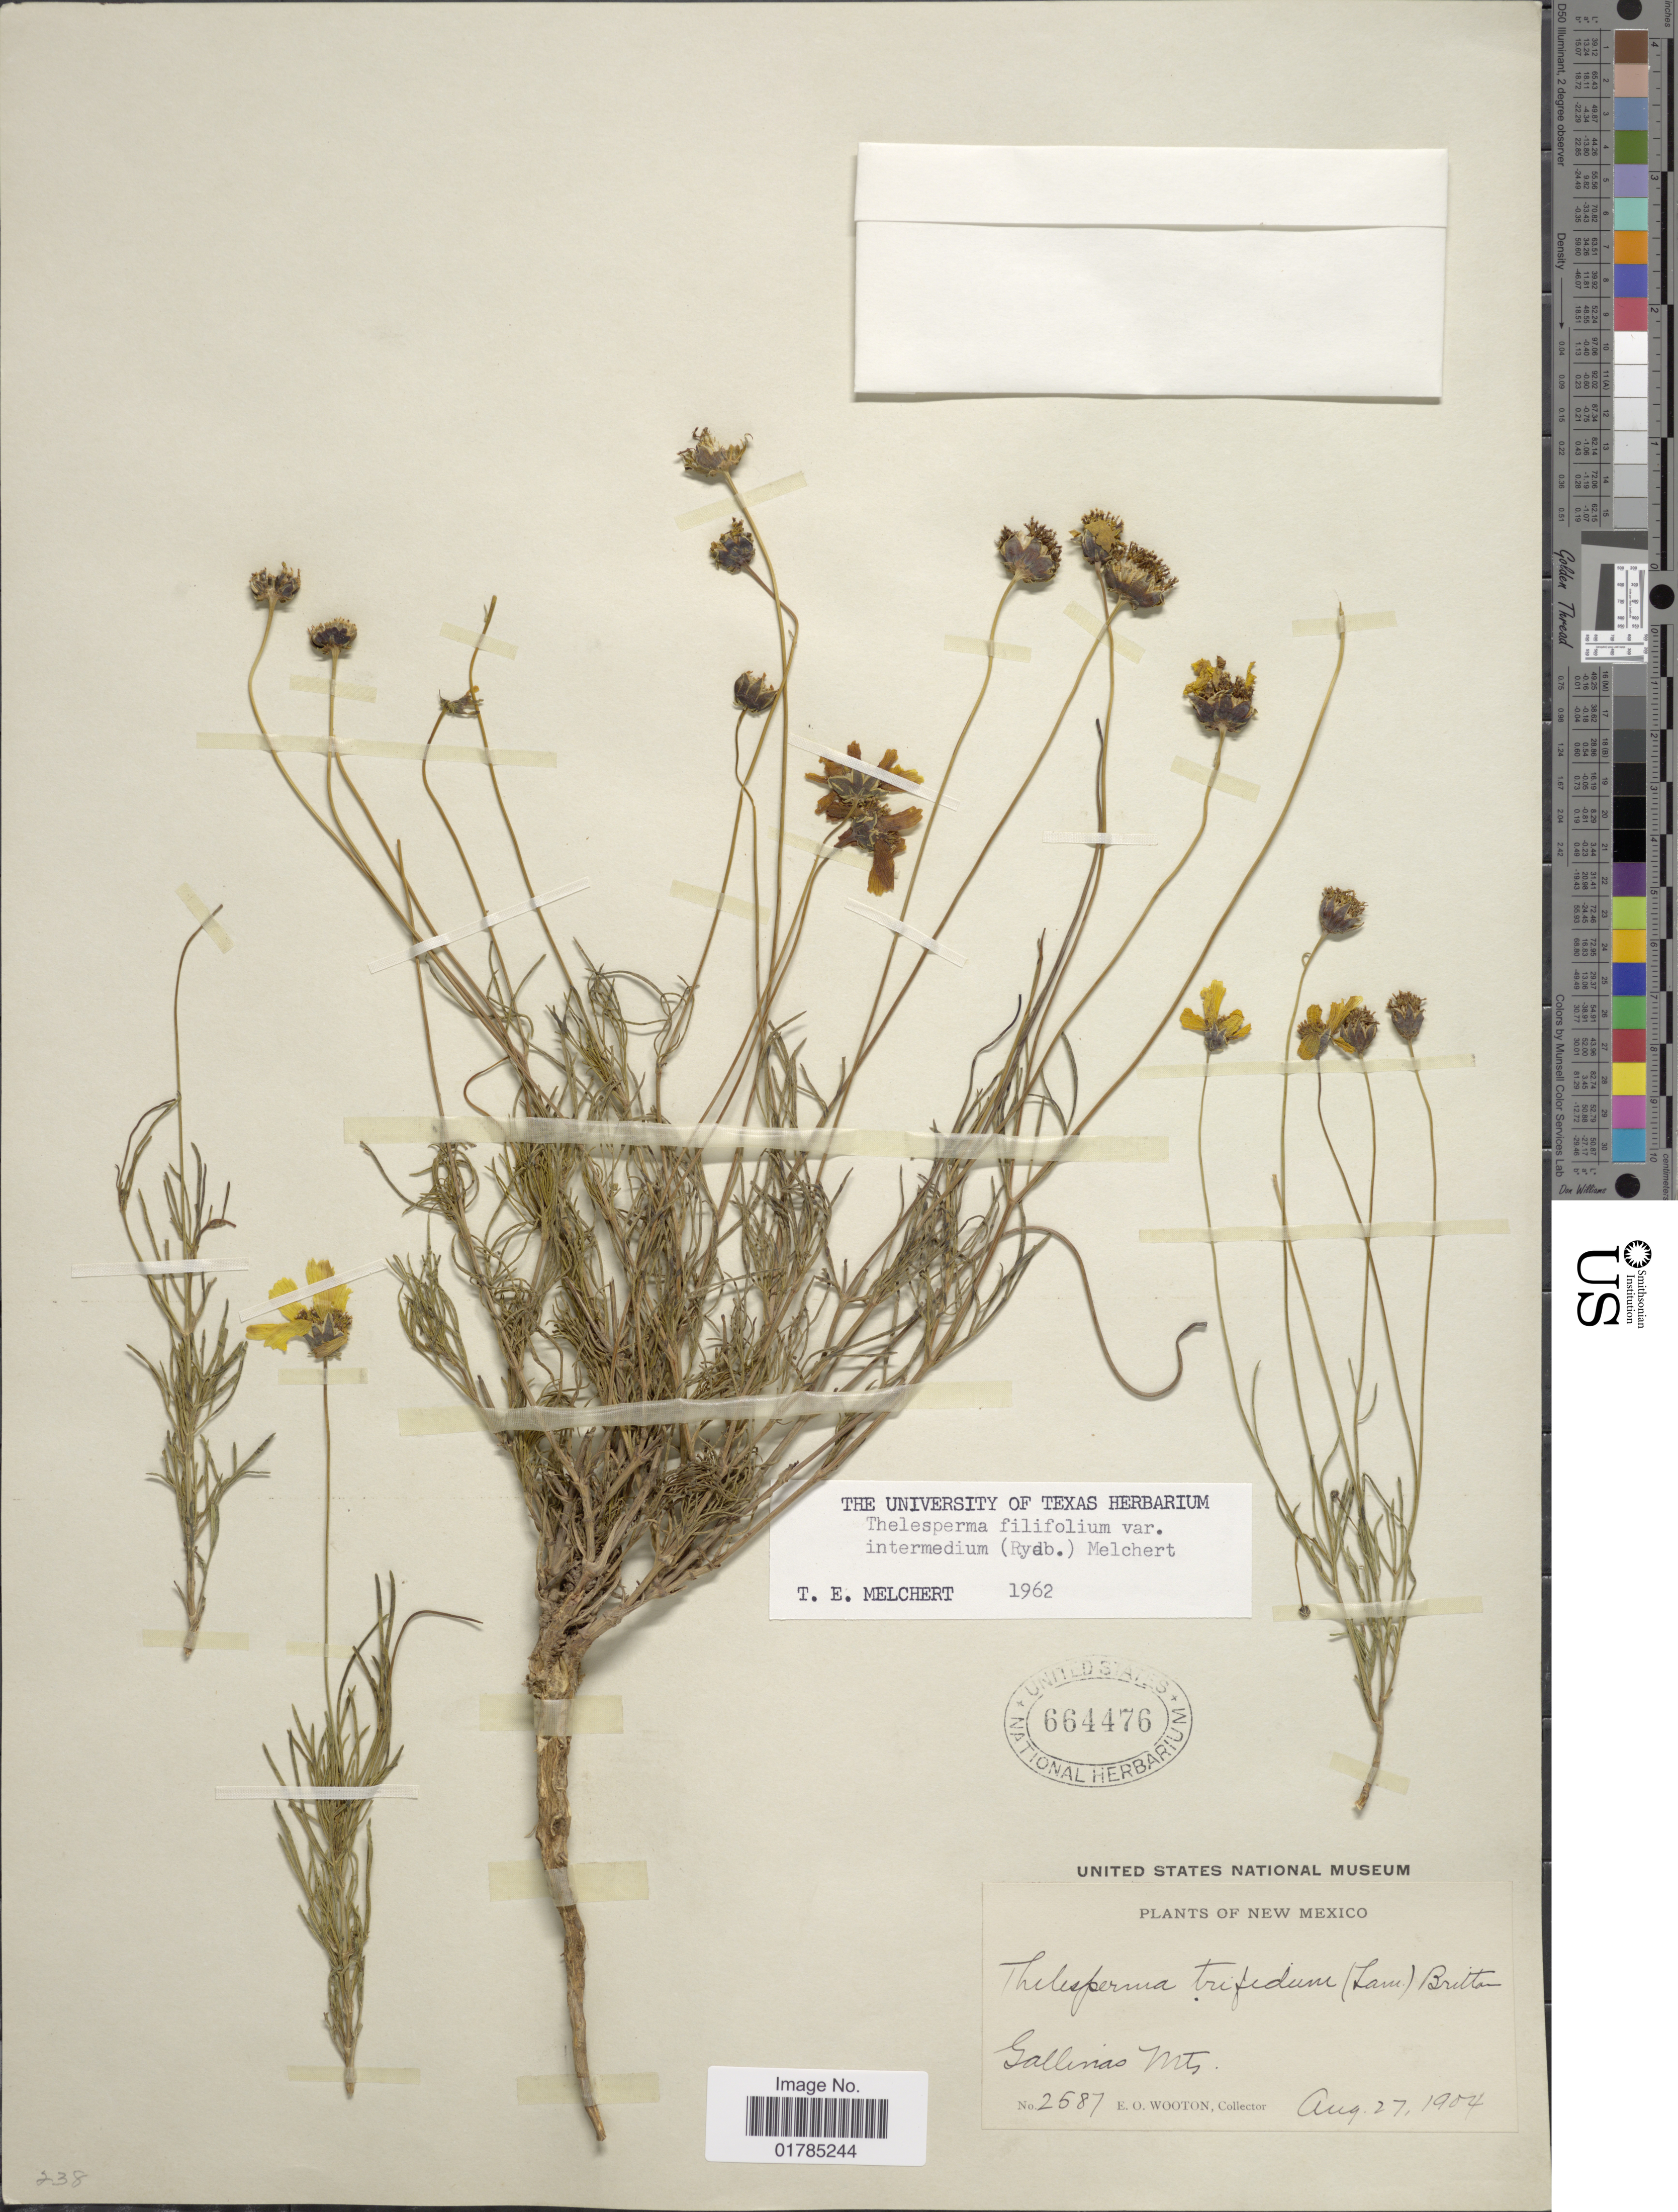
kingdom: Plantae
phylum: Tracheophyta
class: Magnoliopsida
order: Asterales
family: Asteraceae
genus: Thelesperma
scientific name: Thelesperma filifolium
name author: (Hook.) A. Gray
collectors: E. O. Wooton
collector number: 2597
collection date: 1904-08-27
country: United States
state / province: New Mexico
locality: Gallinas Mts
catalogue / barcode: US 664476